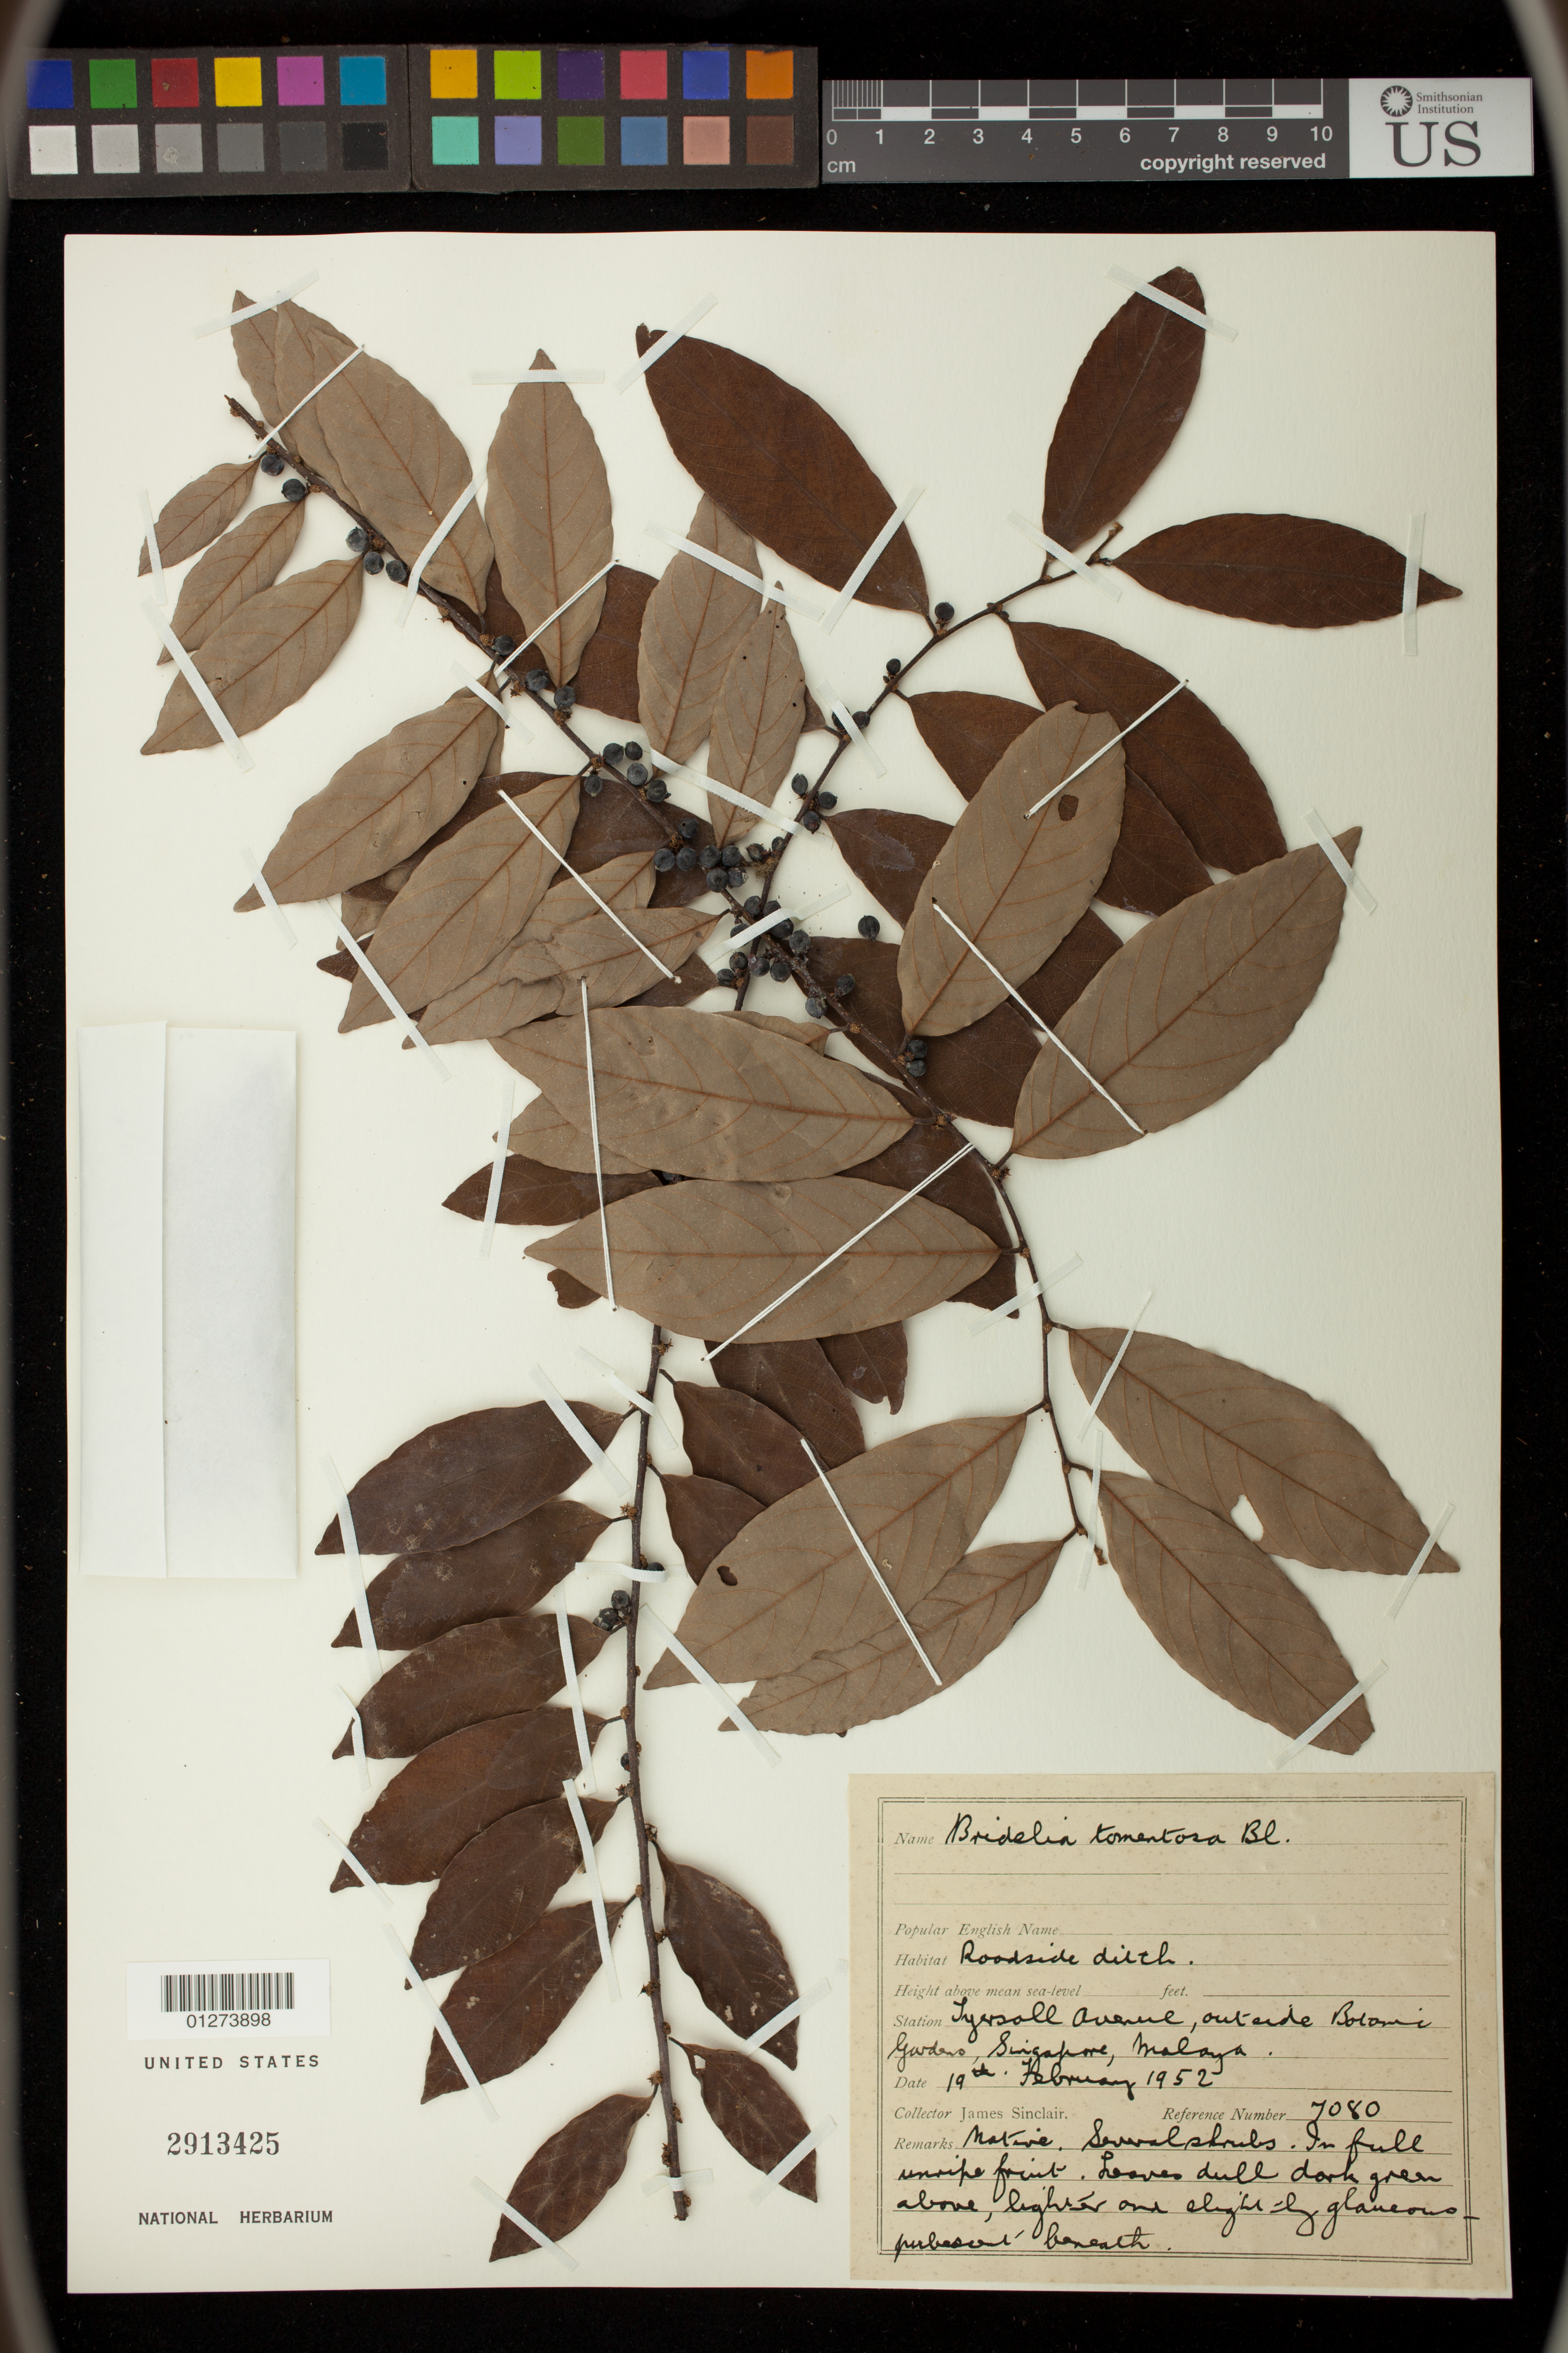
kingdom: Plantae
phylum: Tracheophyta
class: Magnoliopsida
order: Malpighiales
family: Phyllanthaceae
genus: Bridelia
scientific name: Bridelia tomentosa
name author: Blume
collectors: J. Sinclair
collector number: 7080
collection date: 1952-02-19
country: Singapore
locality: Tyrsoll Avenue, outside Botanic Gardens, Singapore, Malaya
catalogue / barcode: US 2913425